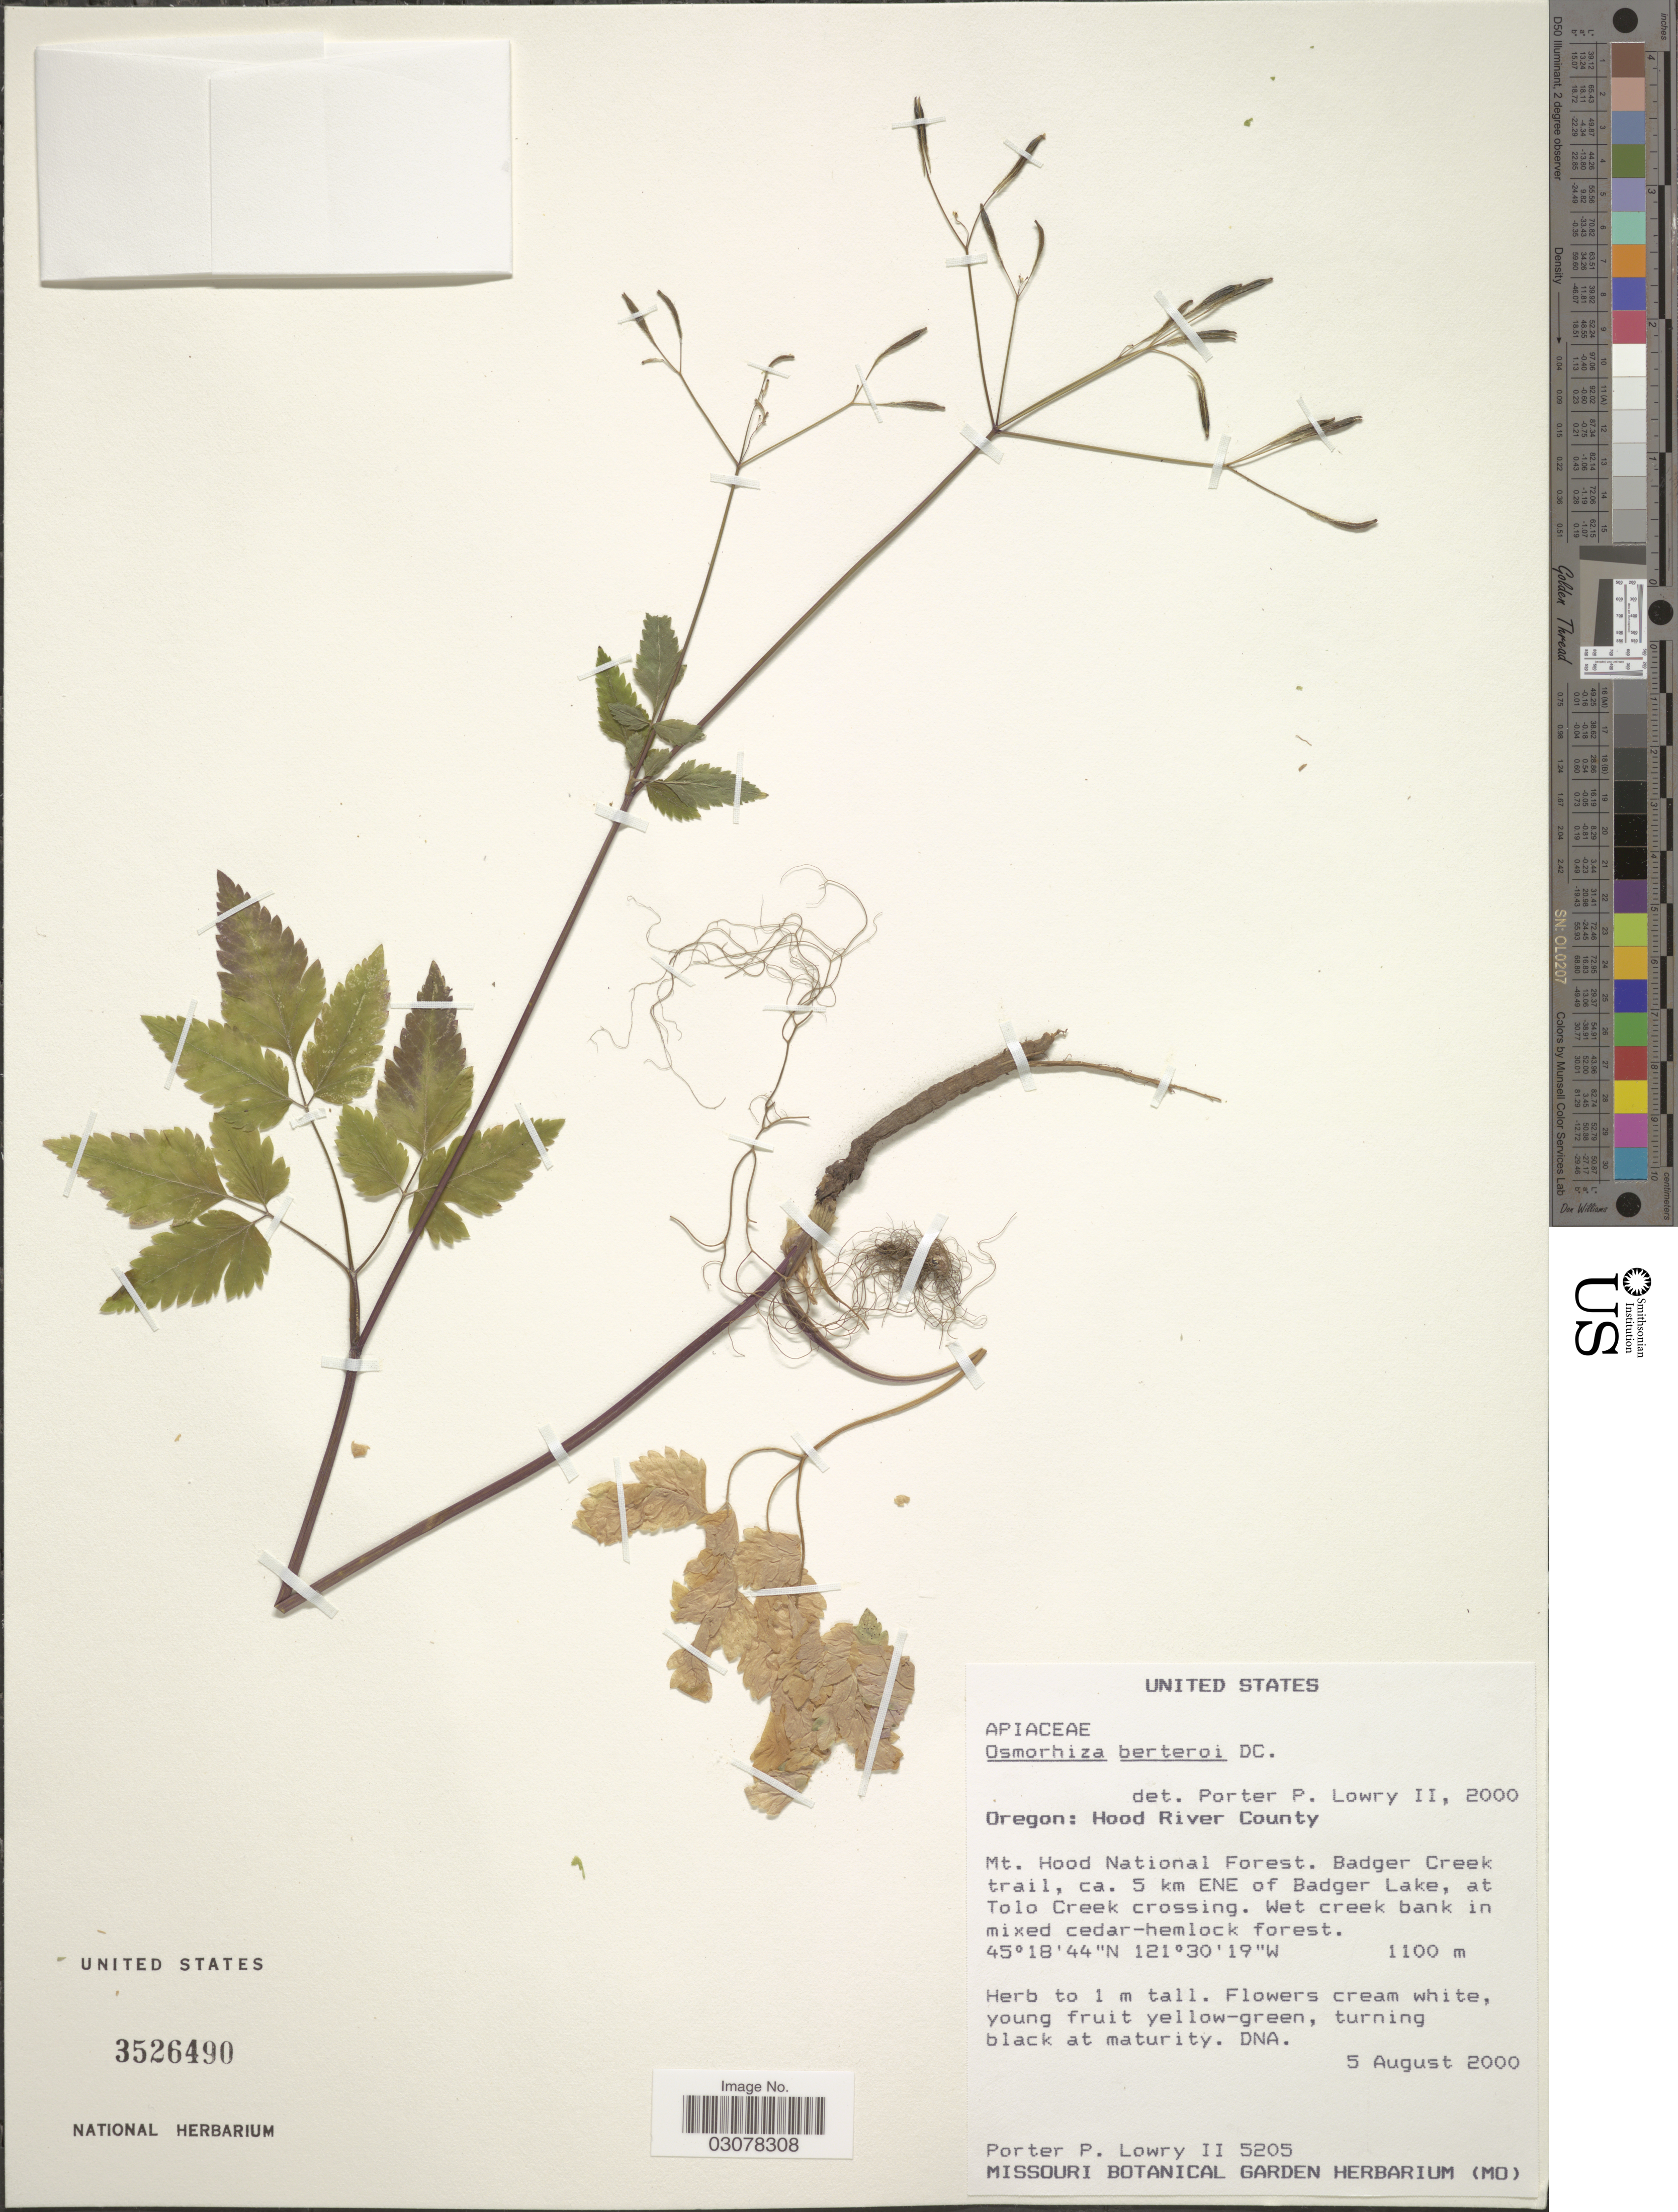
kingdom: Plantae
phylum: Tracheophyta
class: Magnoliopsida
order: Apiales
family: Apiaceae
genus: Osmorhiza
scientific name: Osmorhiza berteroi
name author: DC.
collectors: P. P. Lowry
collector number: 5205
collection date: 2000-08-05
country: United States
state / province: Oregon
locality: Hood River County. Mt. Hood National Forest. Badger Creek trail, ca. 5 km ENE of Badger Lake, at Tolo Creek crossing.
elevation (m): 1100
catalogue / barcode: US 3526490